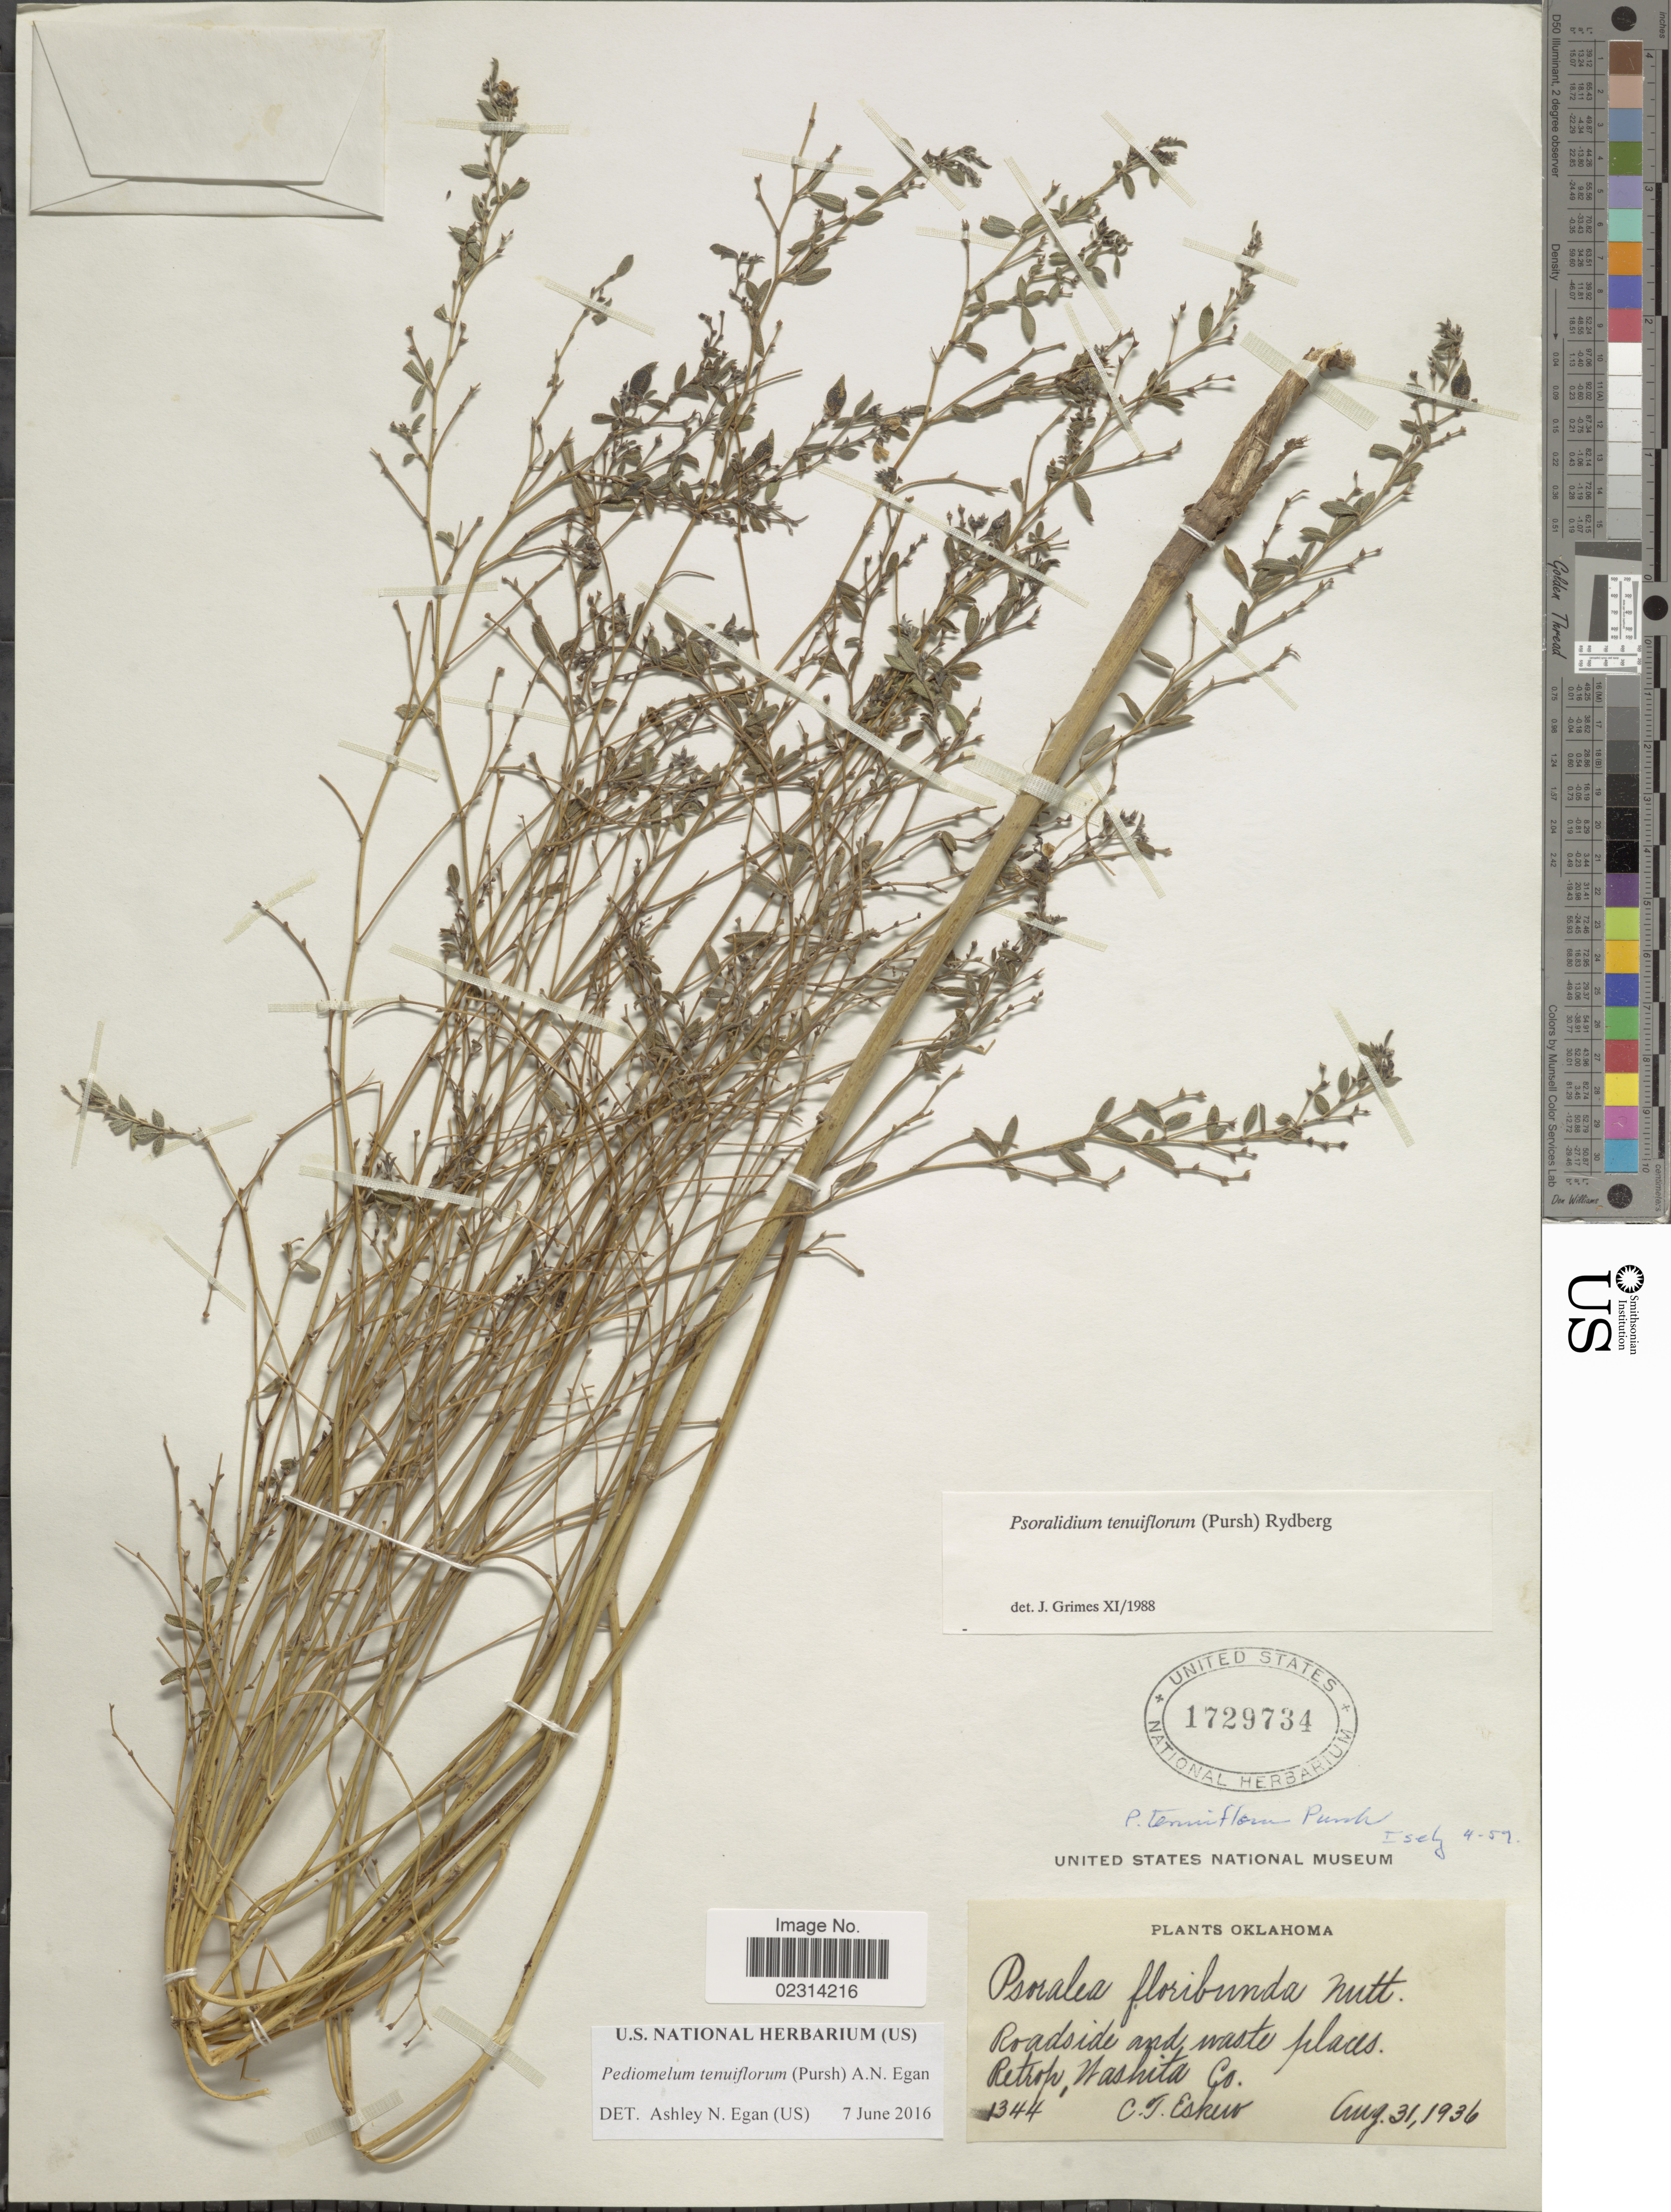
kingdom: Plantae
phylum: Tracheophyta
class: Magnoliopsida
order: Fabales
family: Fabaceae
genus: Psoralidium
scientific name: Psoralidium tenuiflorum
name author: (Pursh) Rydb.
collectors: C. Eskew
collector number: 1344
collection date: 1936-08-31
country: United States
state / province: Oklahoma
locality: Rertop, Washita Co.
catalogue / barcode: US 1729734